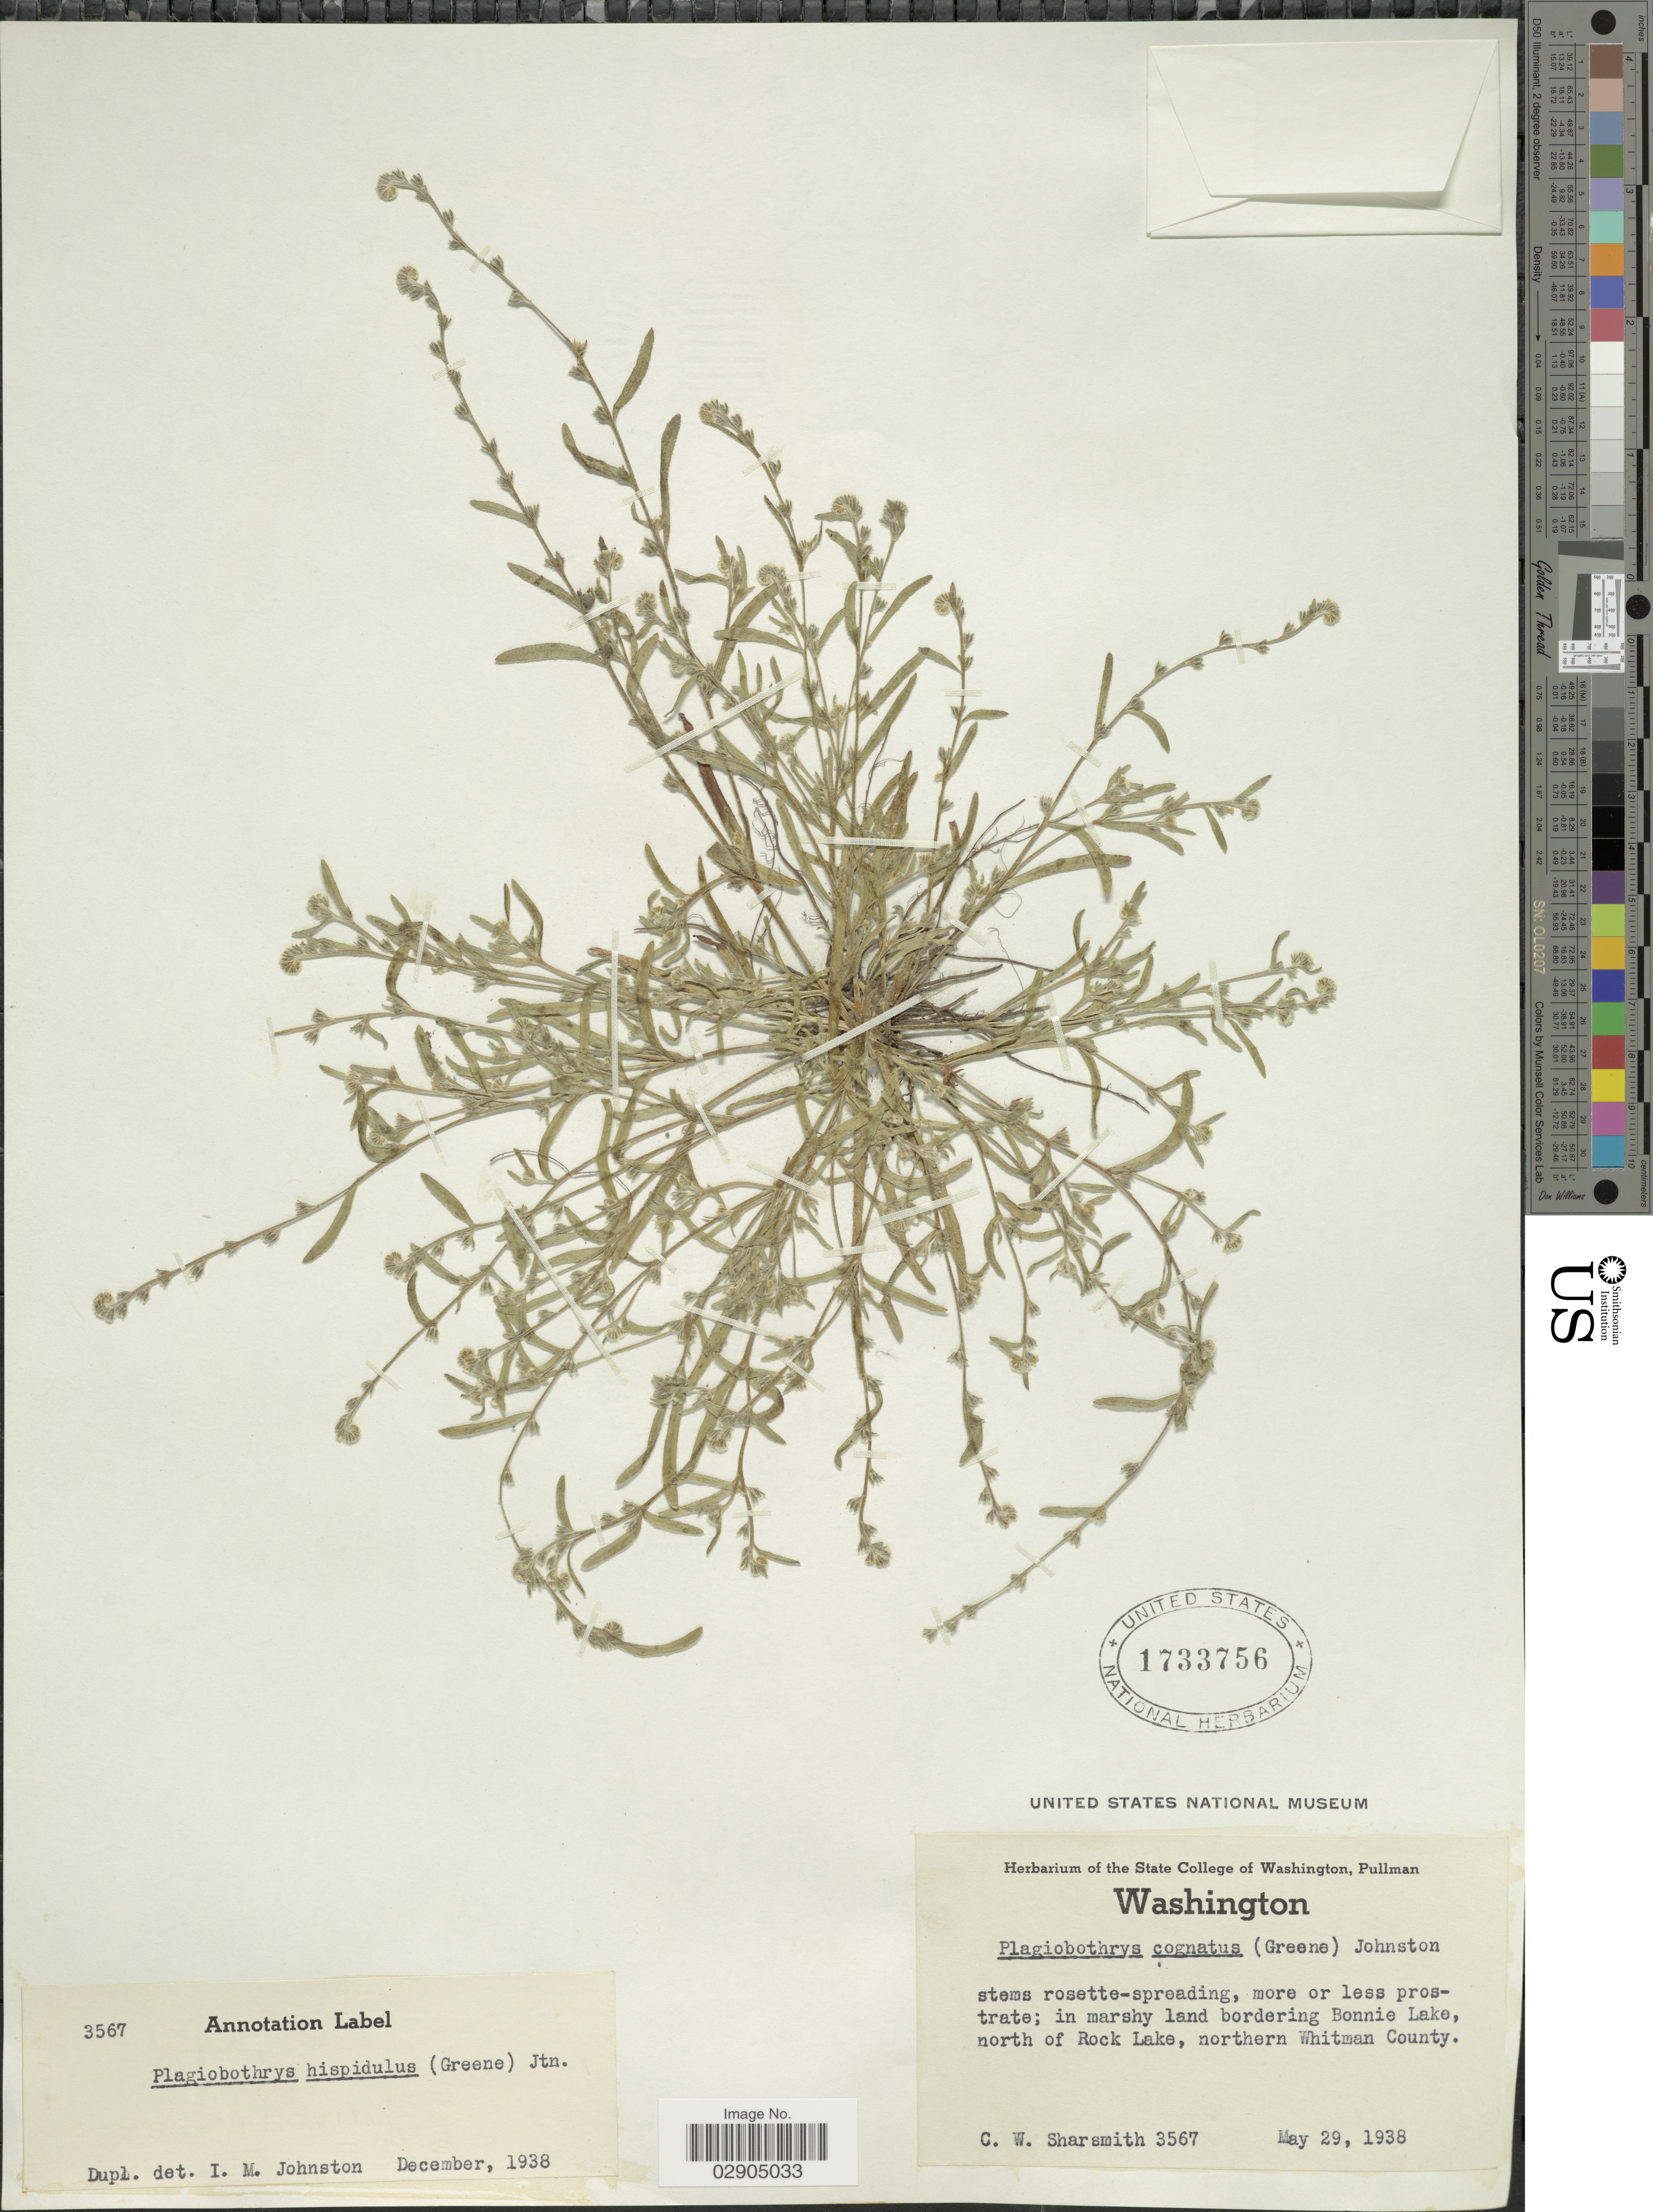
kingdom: Plantae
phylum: Tracheophyta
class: Magnoliopsida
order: Boraginales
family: Boraginaceae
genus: Allocarya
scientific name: Allocarya cognata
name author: Greene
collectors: C. Sharsmith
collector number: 3567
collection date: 1938-05-29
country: United States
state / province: Washington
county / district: Whitman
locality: In marshy land bordering Bonnie Lake, north of Rock Lake, northern Whitman County.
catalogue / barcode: US 1733756